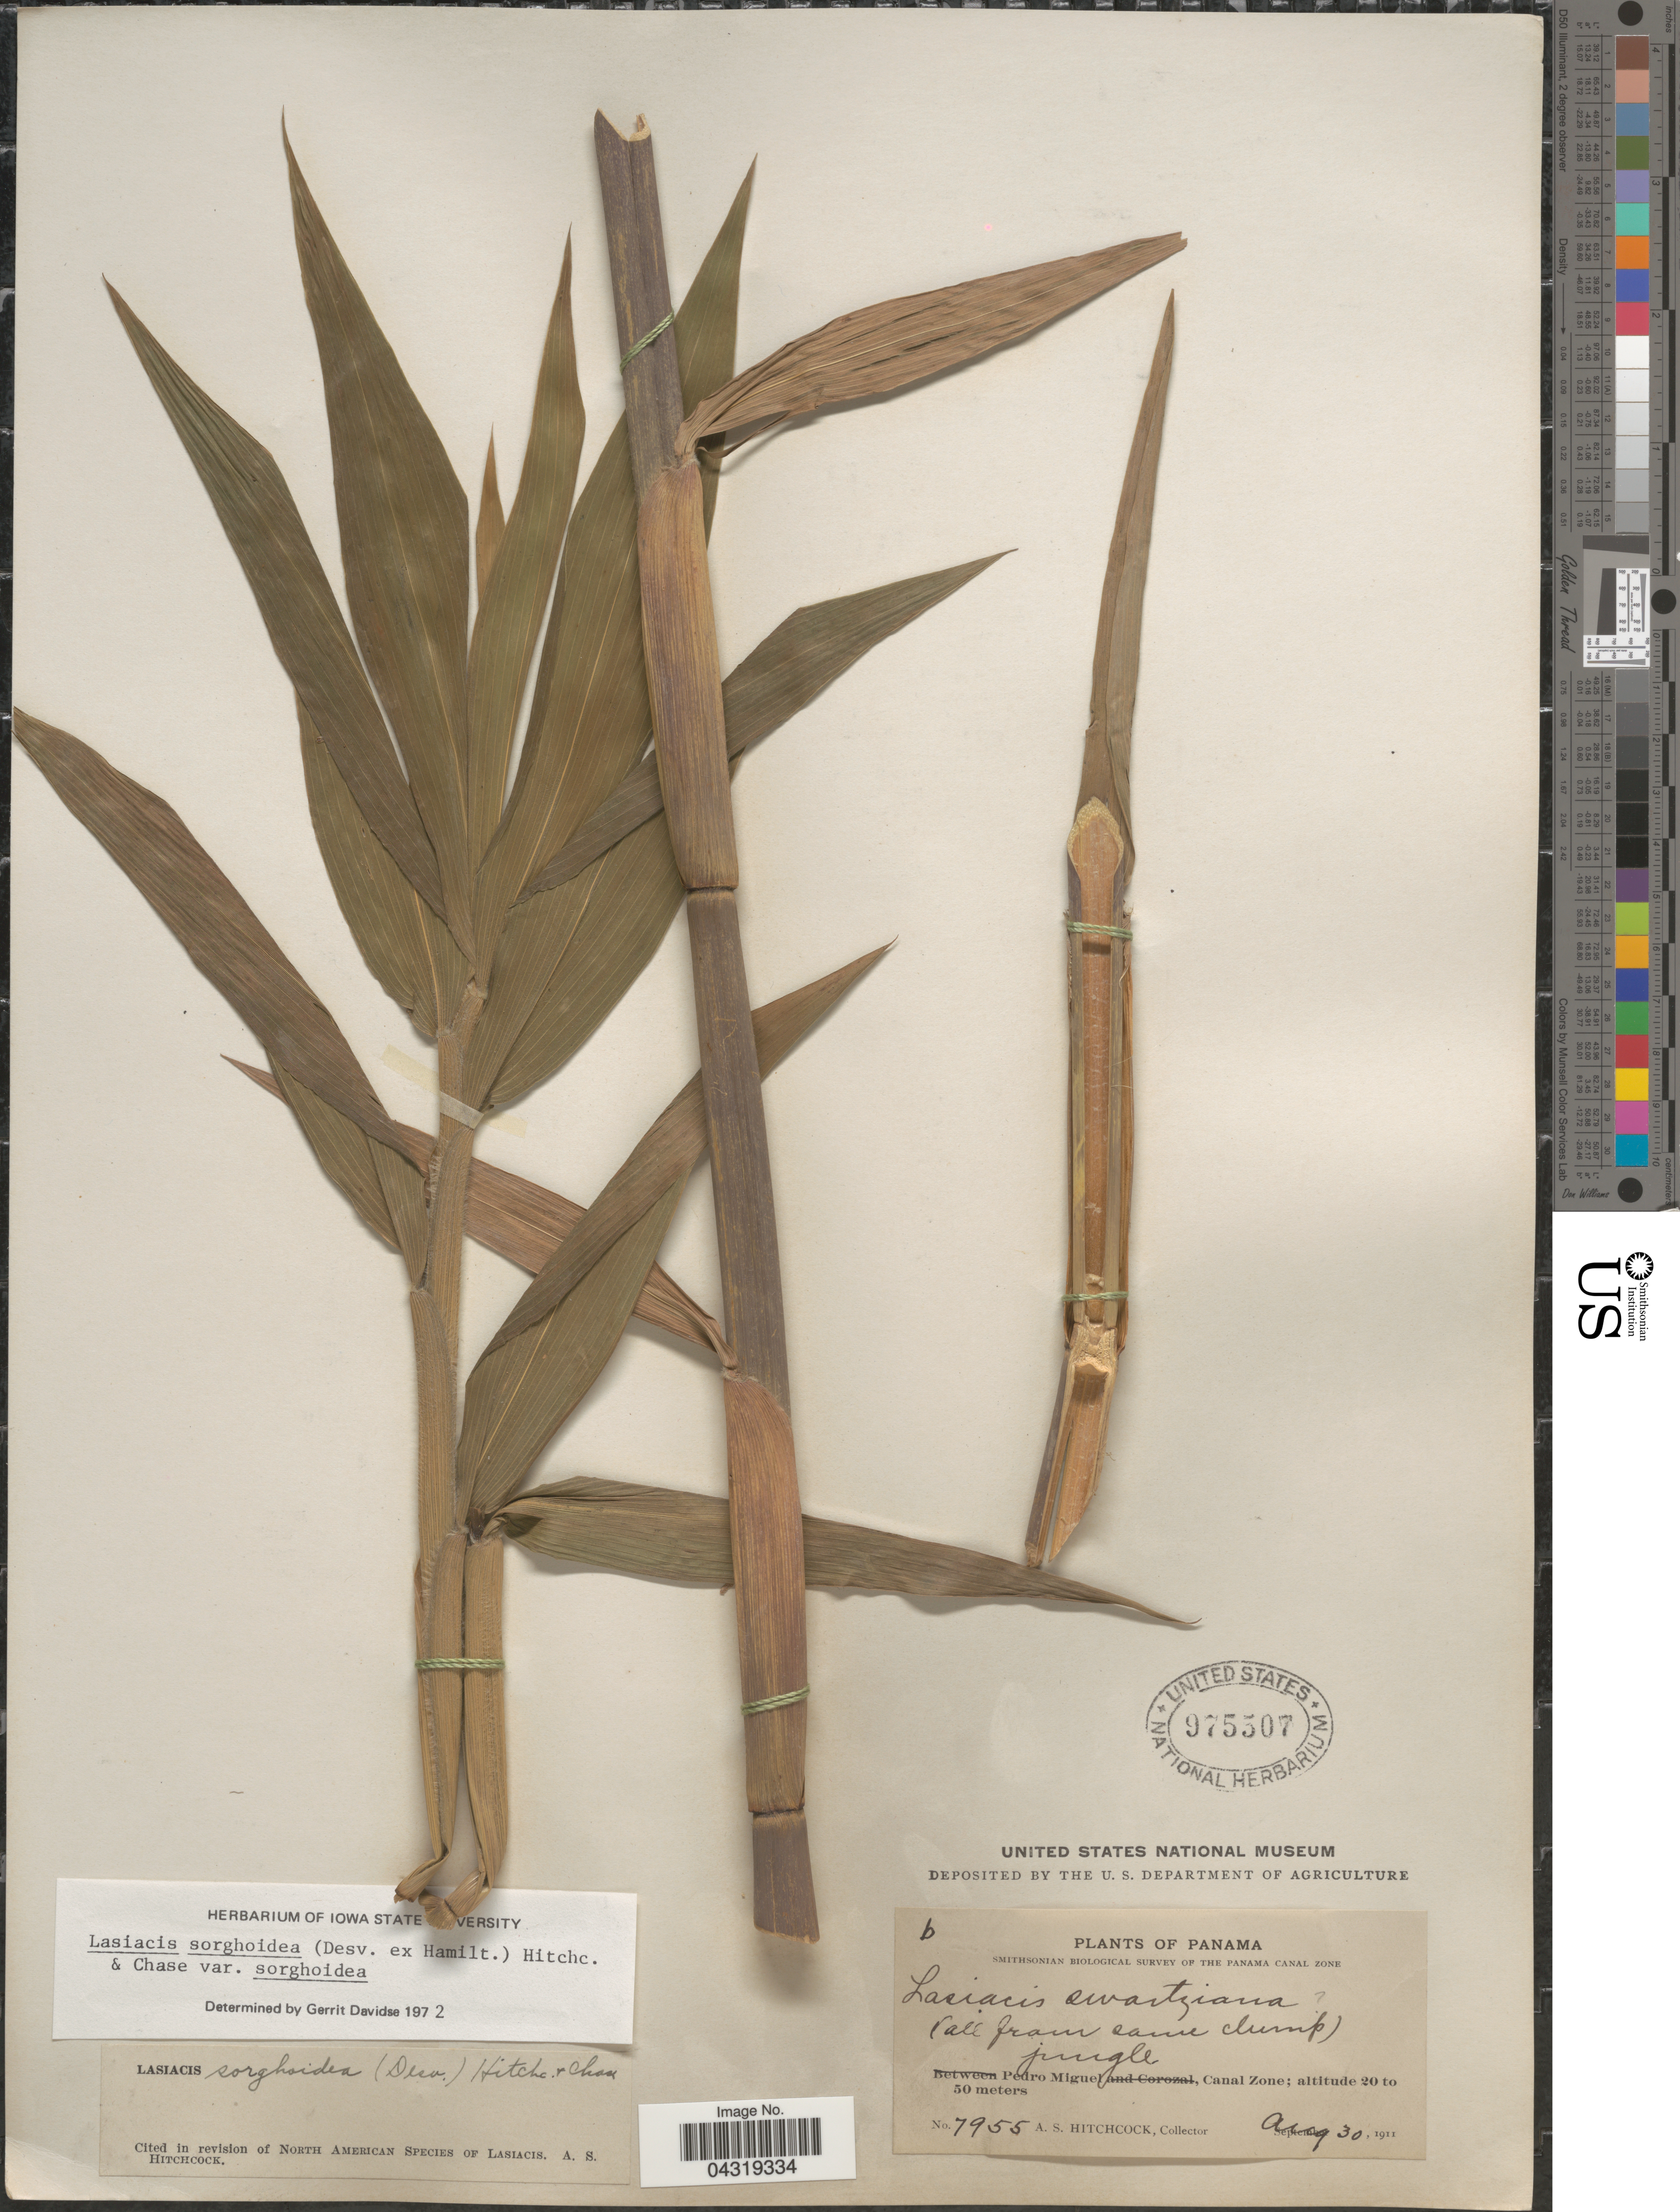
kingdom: Plantae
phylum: Tracheophyta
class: Liliopsida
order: Poales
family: Poaceae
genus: Lasiacis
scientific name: Lasiacis sorghoidea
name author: (Desv. ex Ham.) Hitchc. & Chase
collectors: A. S. Hitchcock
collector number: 7955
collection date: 1911-08-30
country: Panama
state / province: Colón / Panamá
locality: Smithsonian Biological Survey of the Panama Canal Zone. Pedro Miguel, Canal Zone.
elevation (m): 20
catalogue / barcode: US 975507